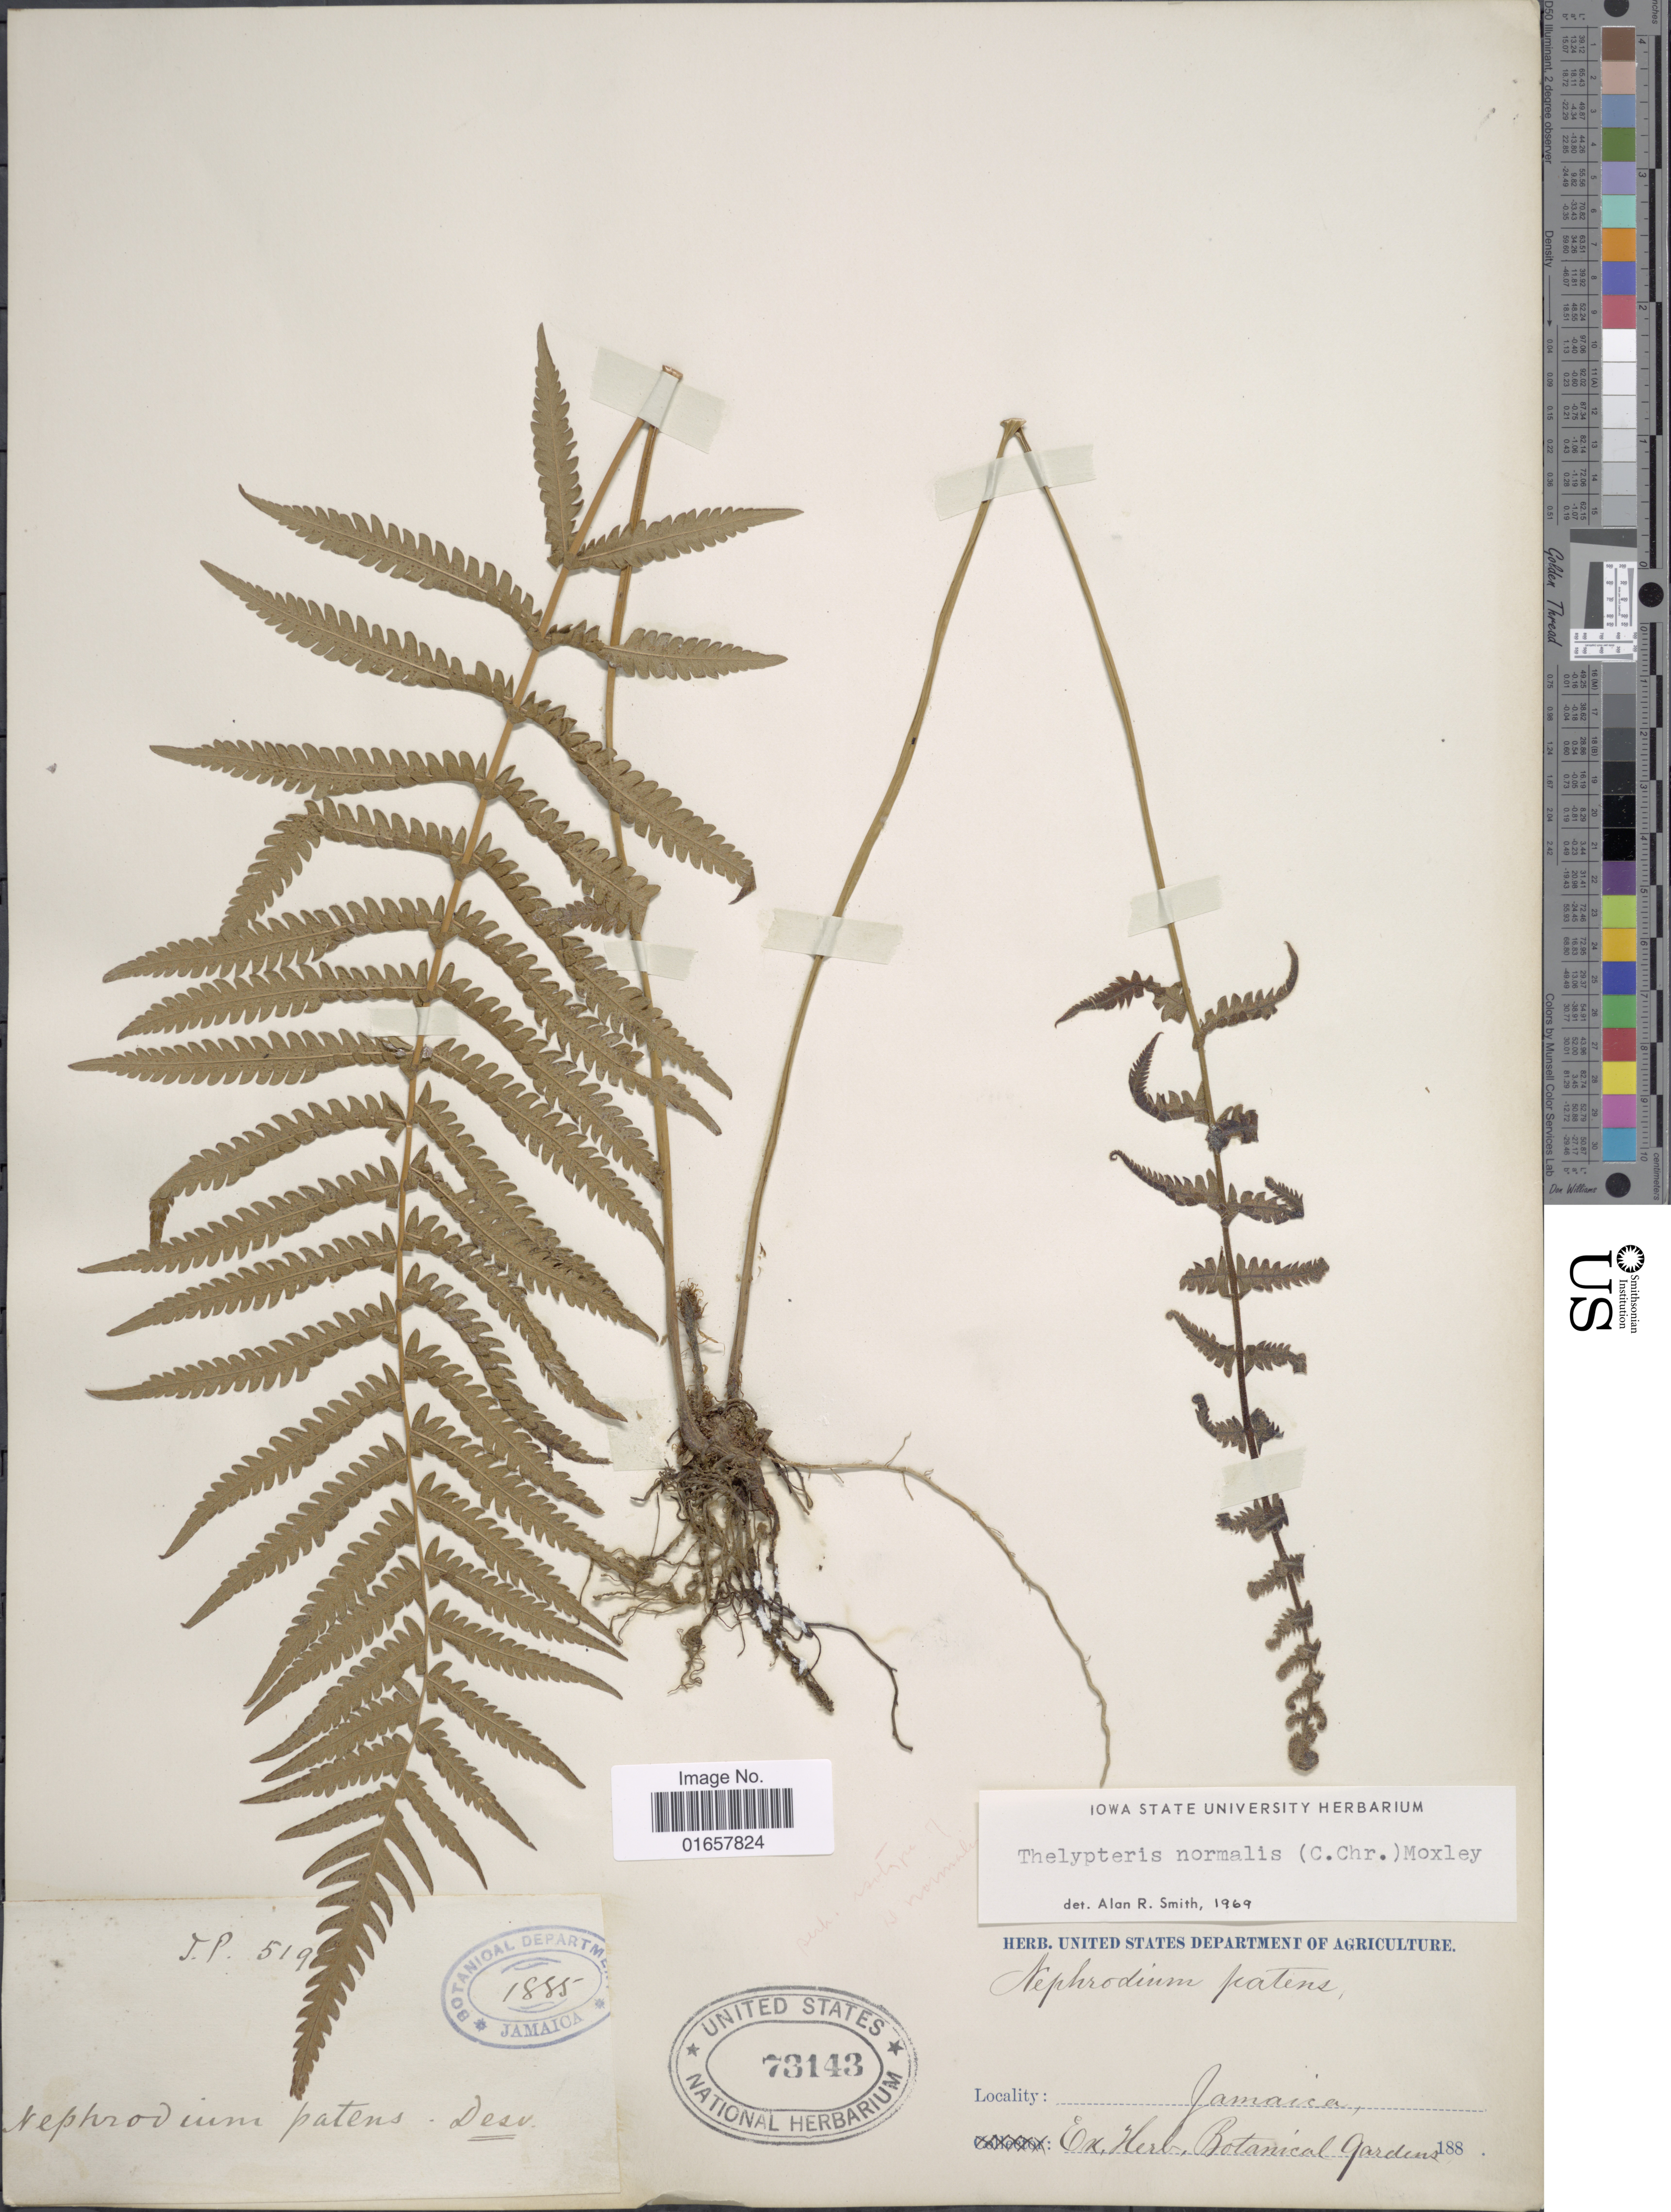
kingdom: Plantae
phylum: Tracheophyta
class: Polypodiopsida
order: Polypodiales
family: Thelypteridaceae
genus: Christella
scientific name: Christella kunthii comb. ined.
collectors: J.P.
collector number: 159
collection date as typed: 188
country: Jamaica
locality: Jamaica.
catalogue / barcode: US 73143